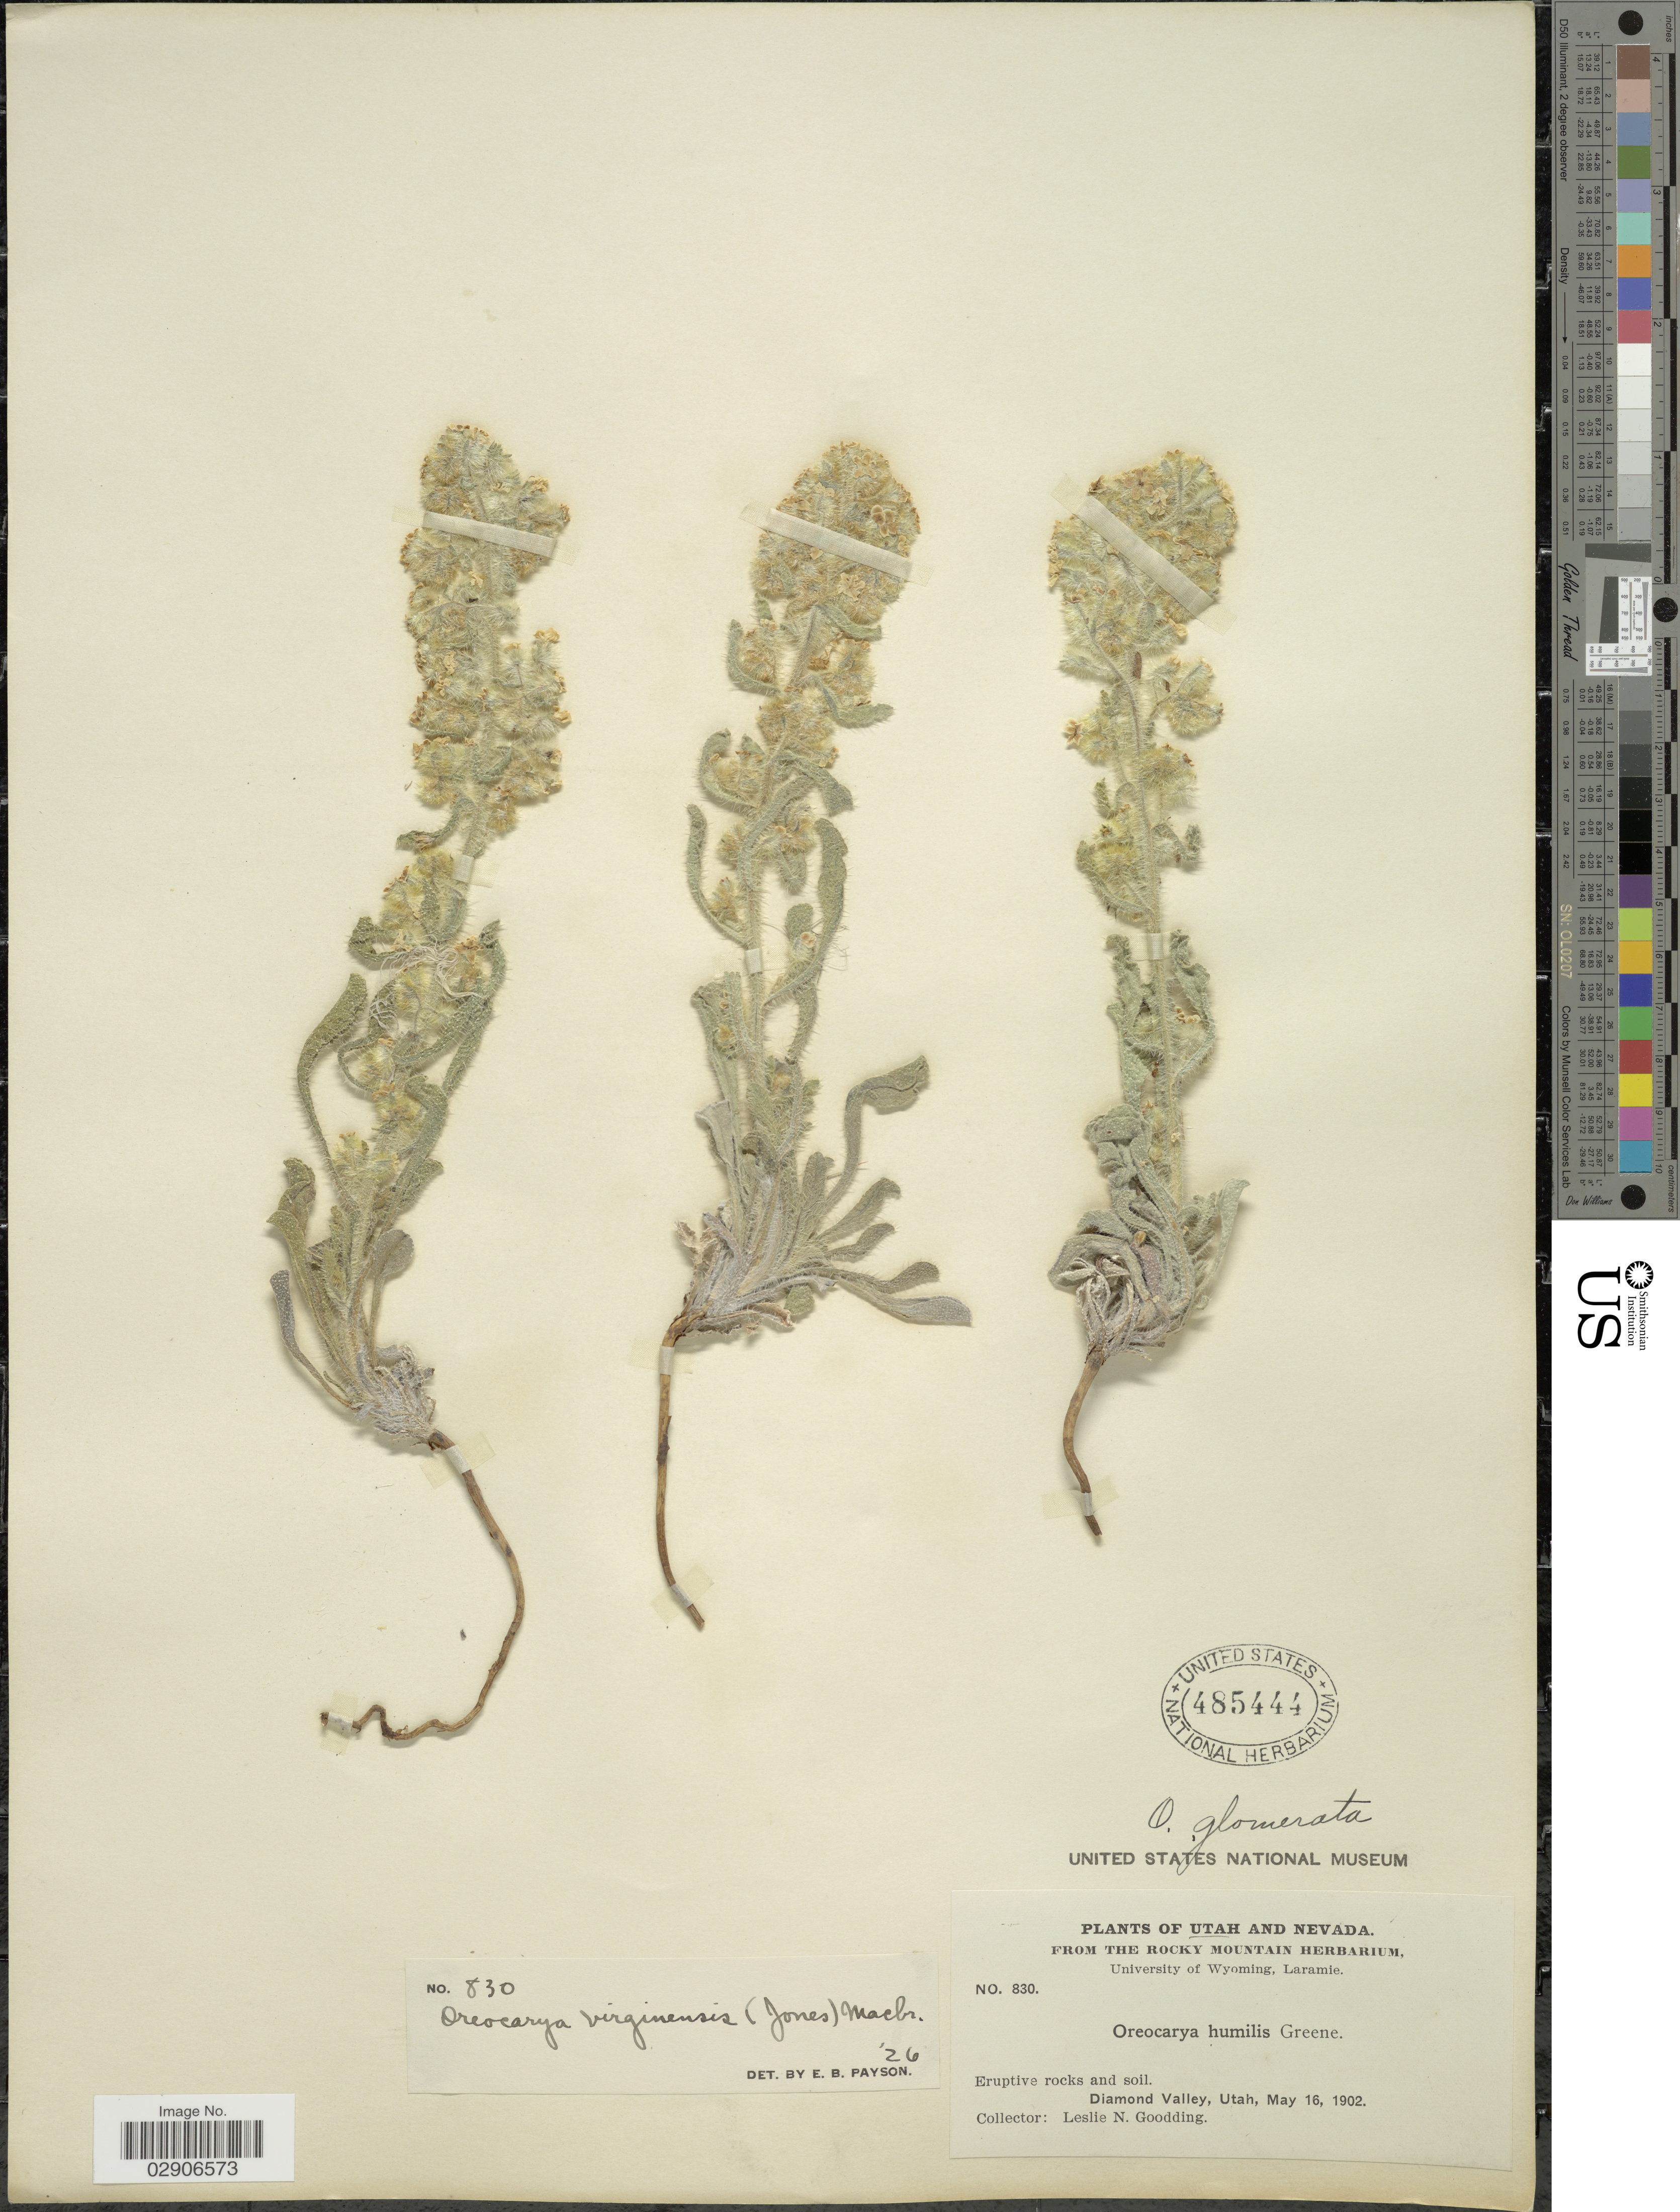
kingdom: Plantae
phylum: Tracheophyta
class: Magnoliopsida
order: Boraginales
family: Boraginaceae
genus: Oreocarya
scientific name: Oreocarya virginensis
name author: (M.E. Jones) J.F. Macbr.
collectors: L. N. Goodding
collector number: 830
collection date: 1902-05-16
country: United States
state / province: Utah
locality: Eruptive rocks and soil. Diamond Valley, Utah.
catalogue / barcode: US 485444